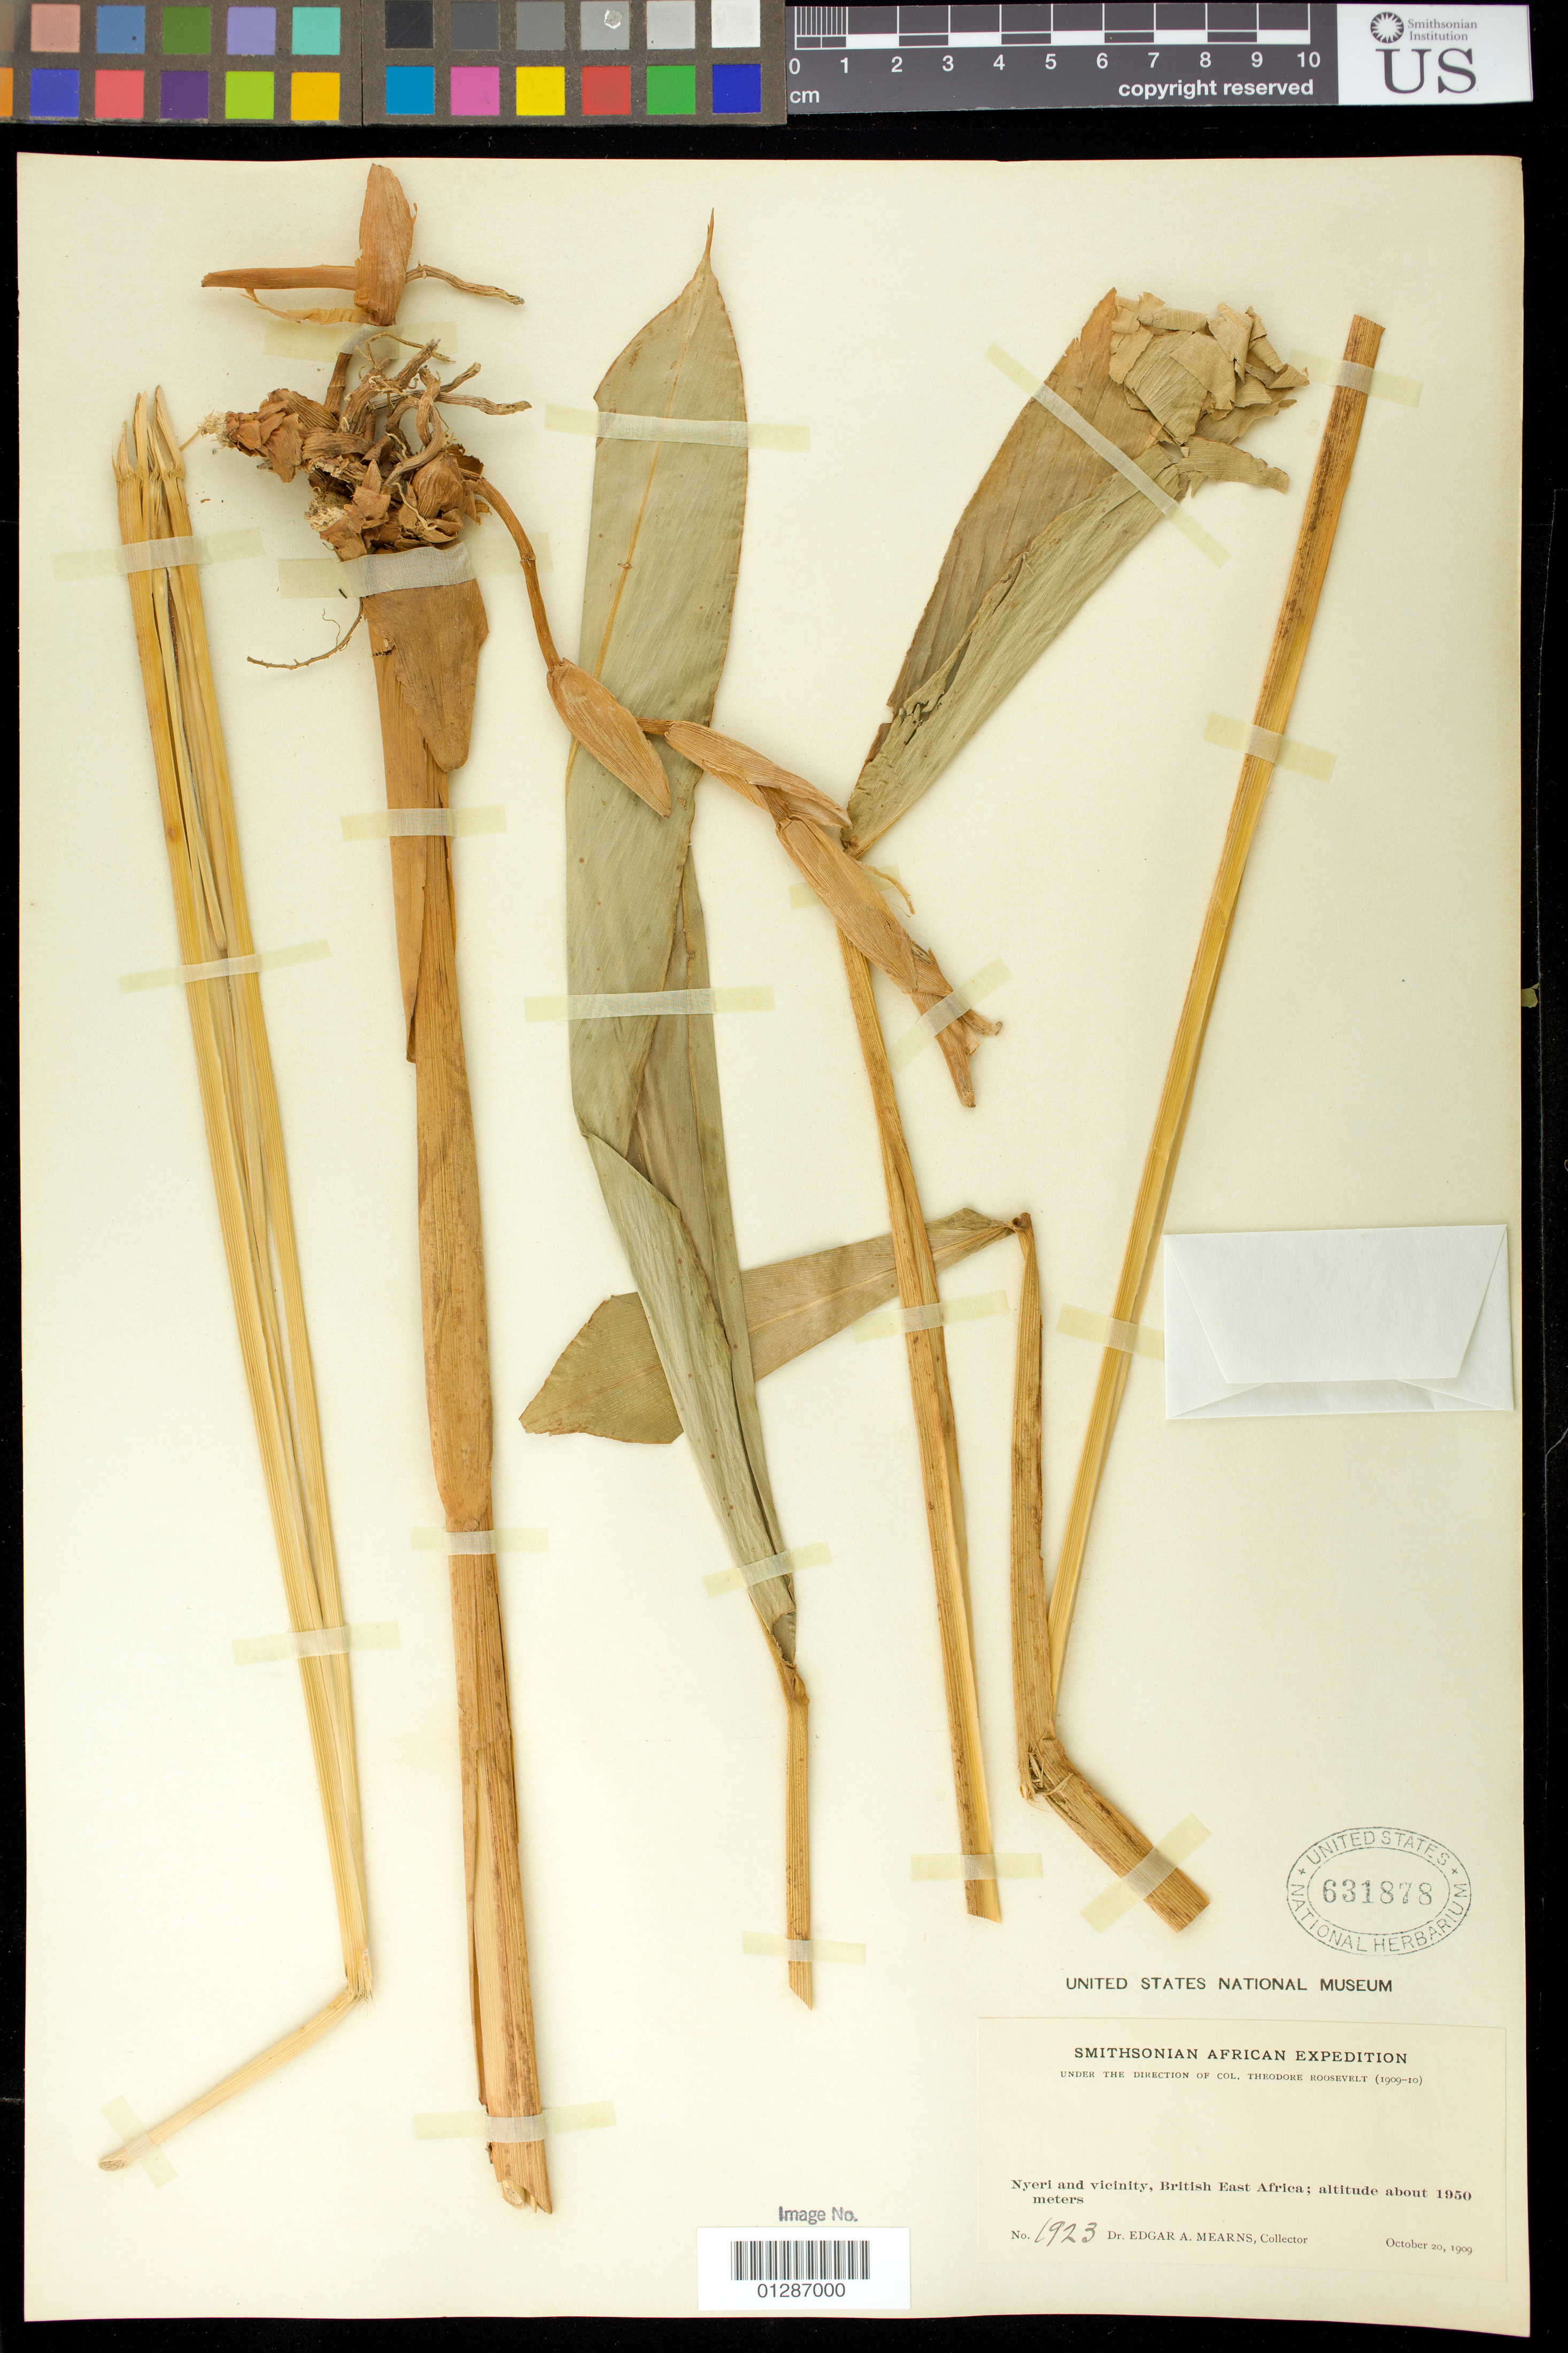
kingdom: Plantae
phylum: Tracheophyta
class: Liliopsida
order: Zingiberales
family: Zingiberaceae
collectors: E. A. Mearns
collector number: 1923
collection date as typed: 20 Oct 1909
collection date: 1909-10-20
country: Kenya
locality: Nyeri and vicinity, British East Africa.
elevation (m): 1950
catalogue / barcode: US 631878